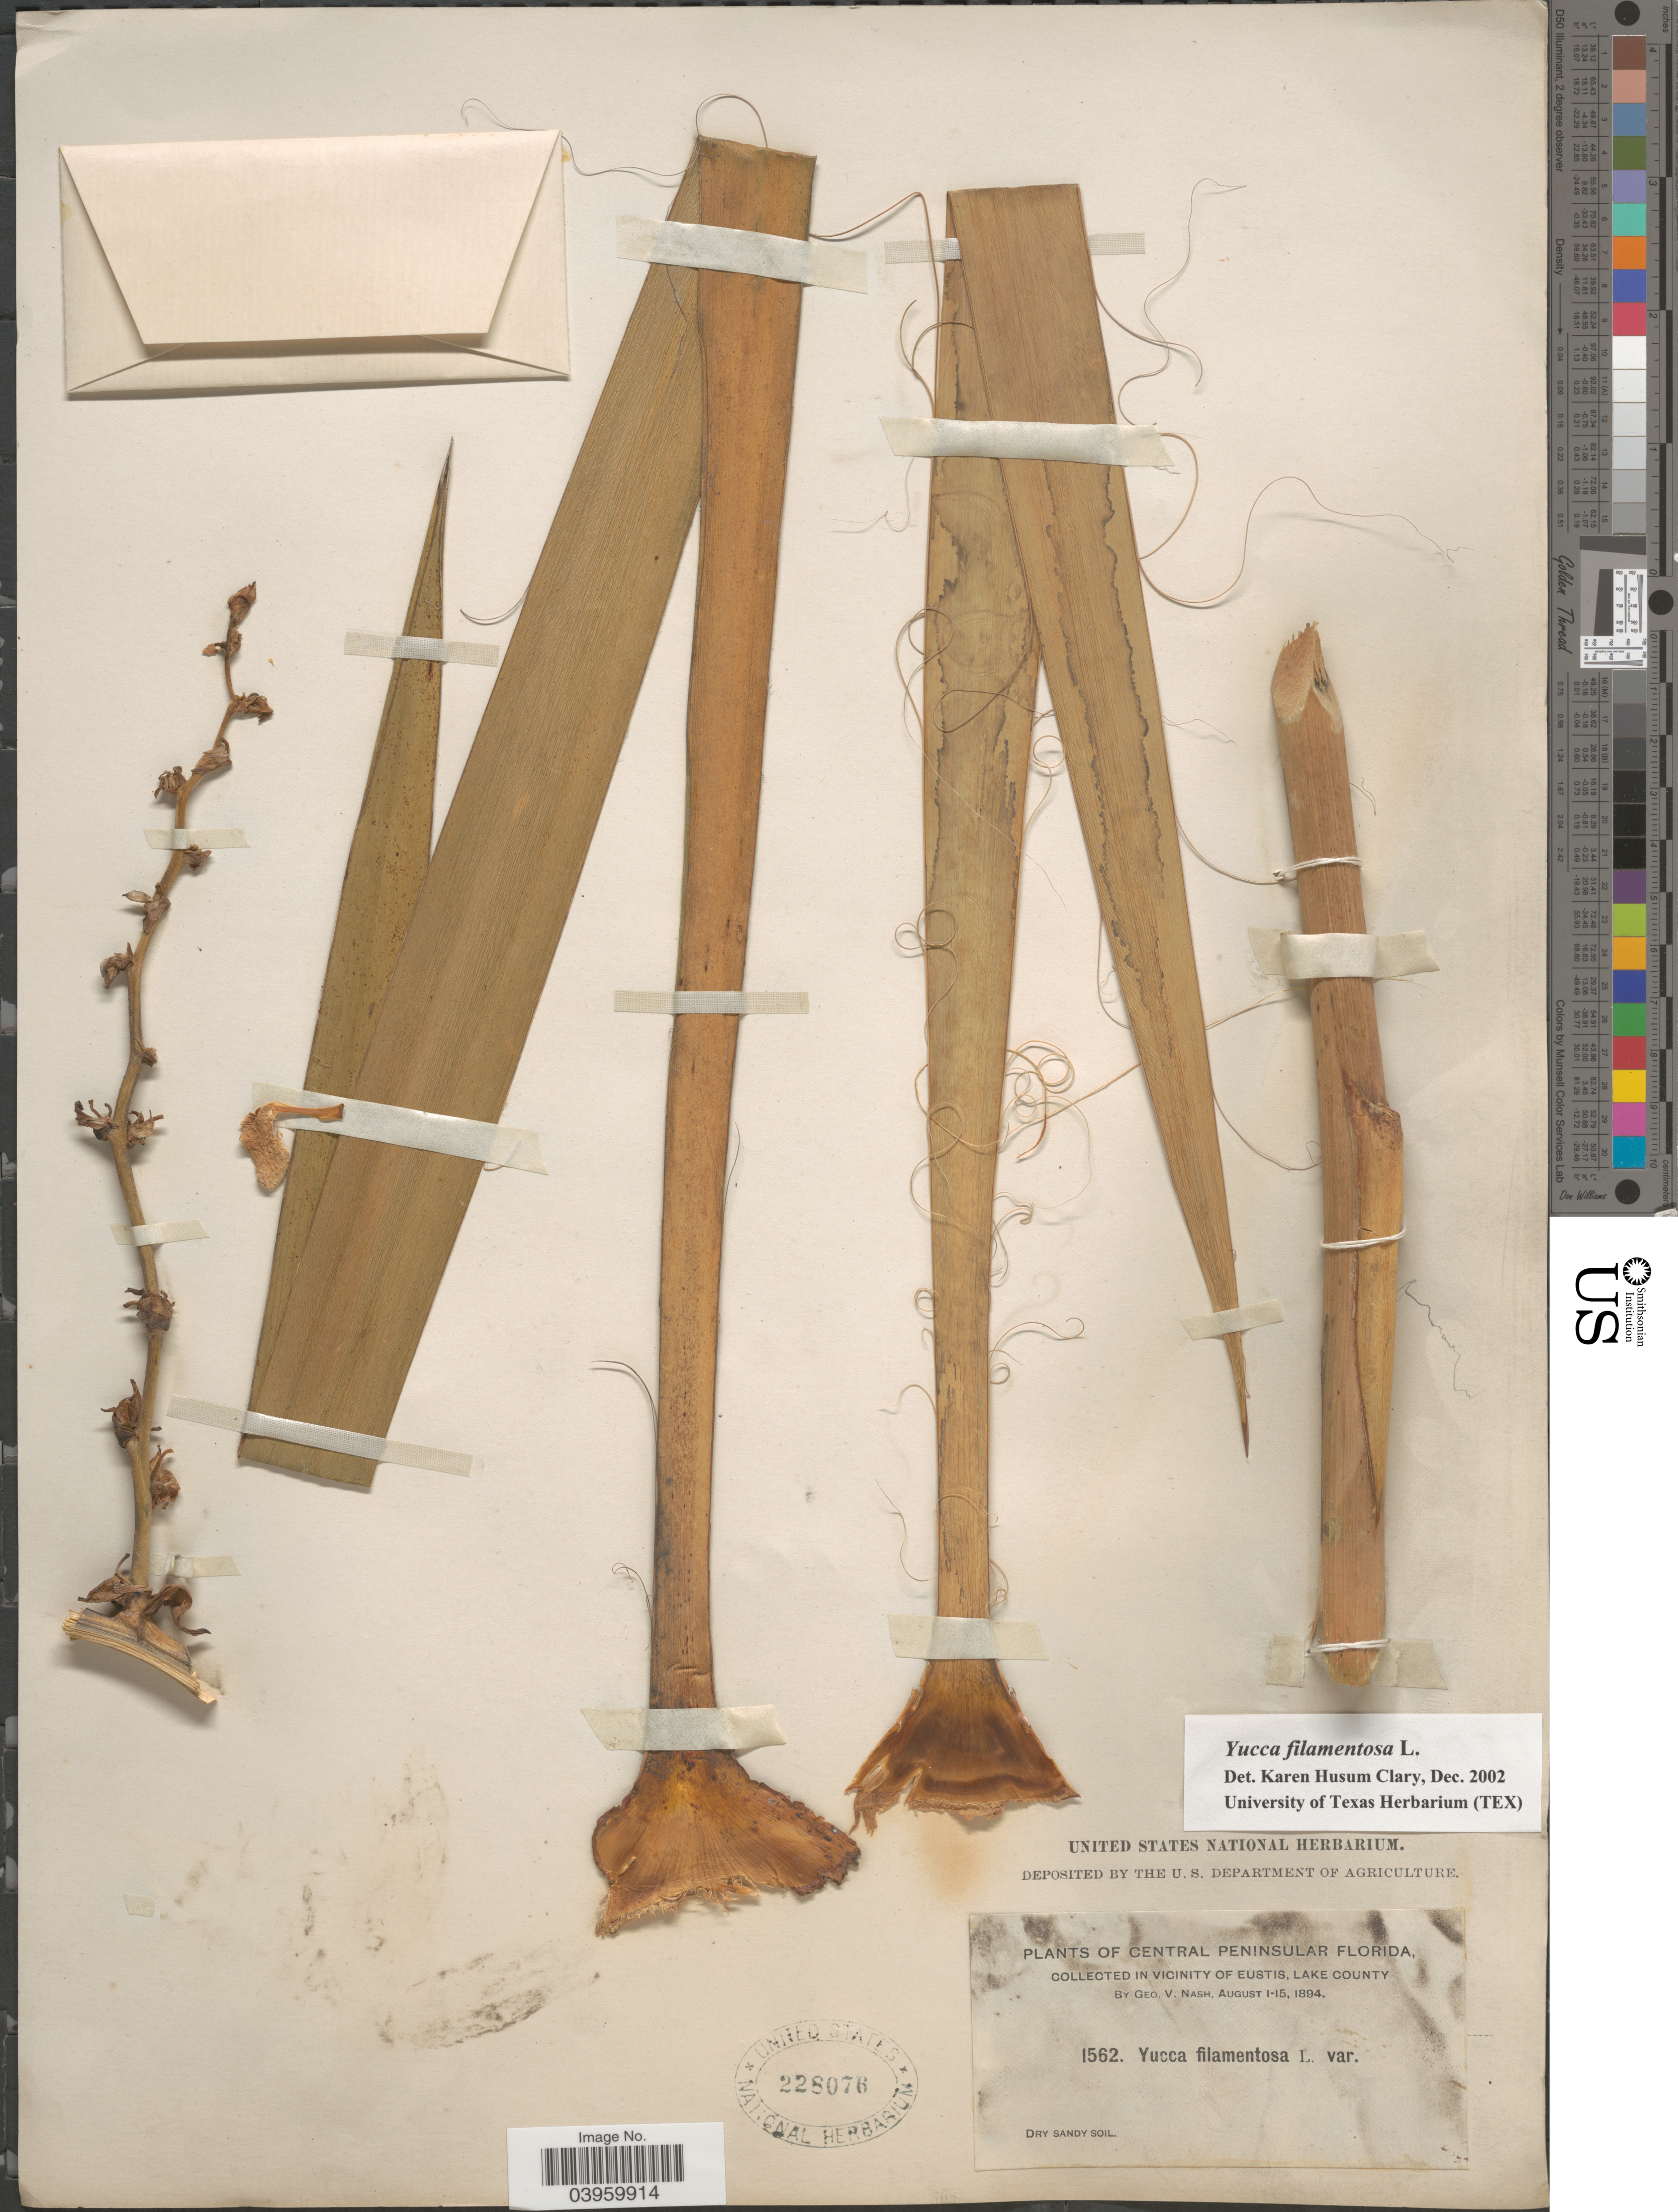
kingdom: Plantae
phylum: Tracheophyta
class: Liliopsida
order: Asparagales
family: Asparagaceae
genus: Yucca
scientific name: Yucca filamentosa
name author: L.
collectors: G. V. Nash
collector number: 1562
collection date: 1894-08-01/1894-08-15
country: United States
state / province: Florida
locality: Central Peninsular Florida. Vicinity of Eustis, Lake County.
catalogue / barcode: US 228076